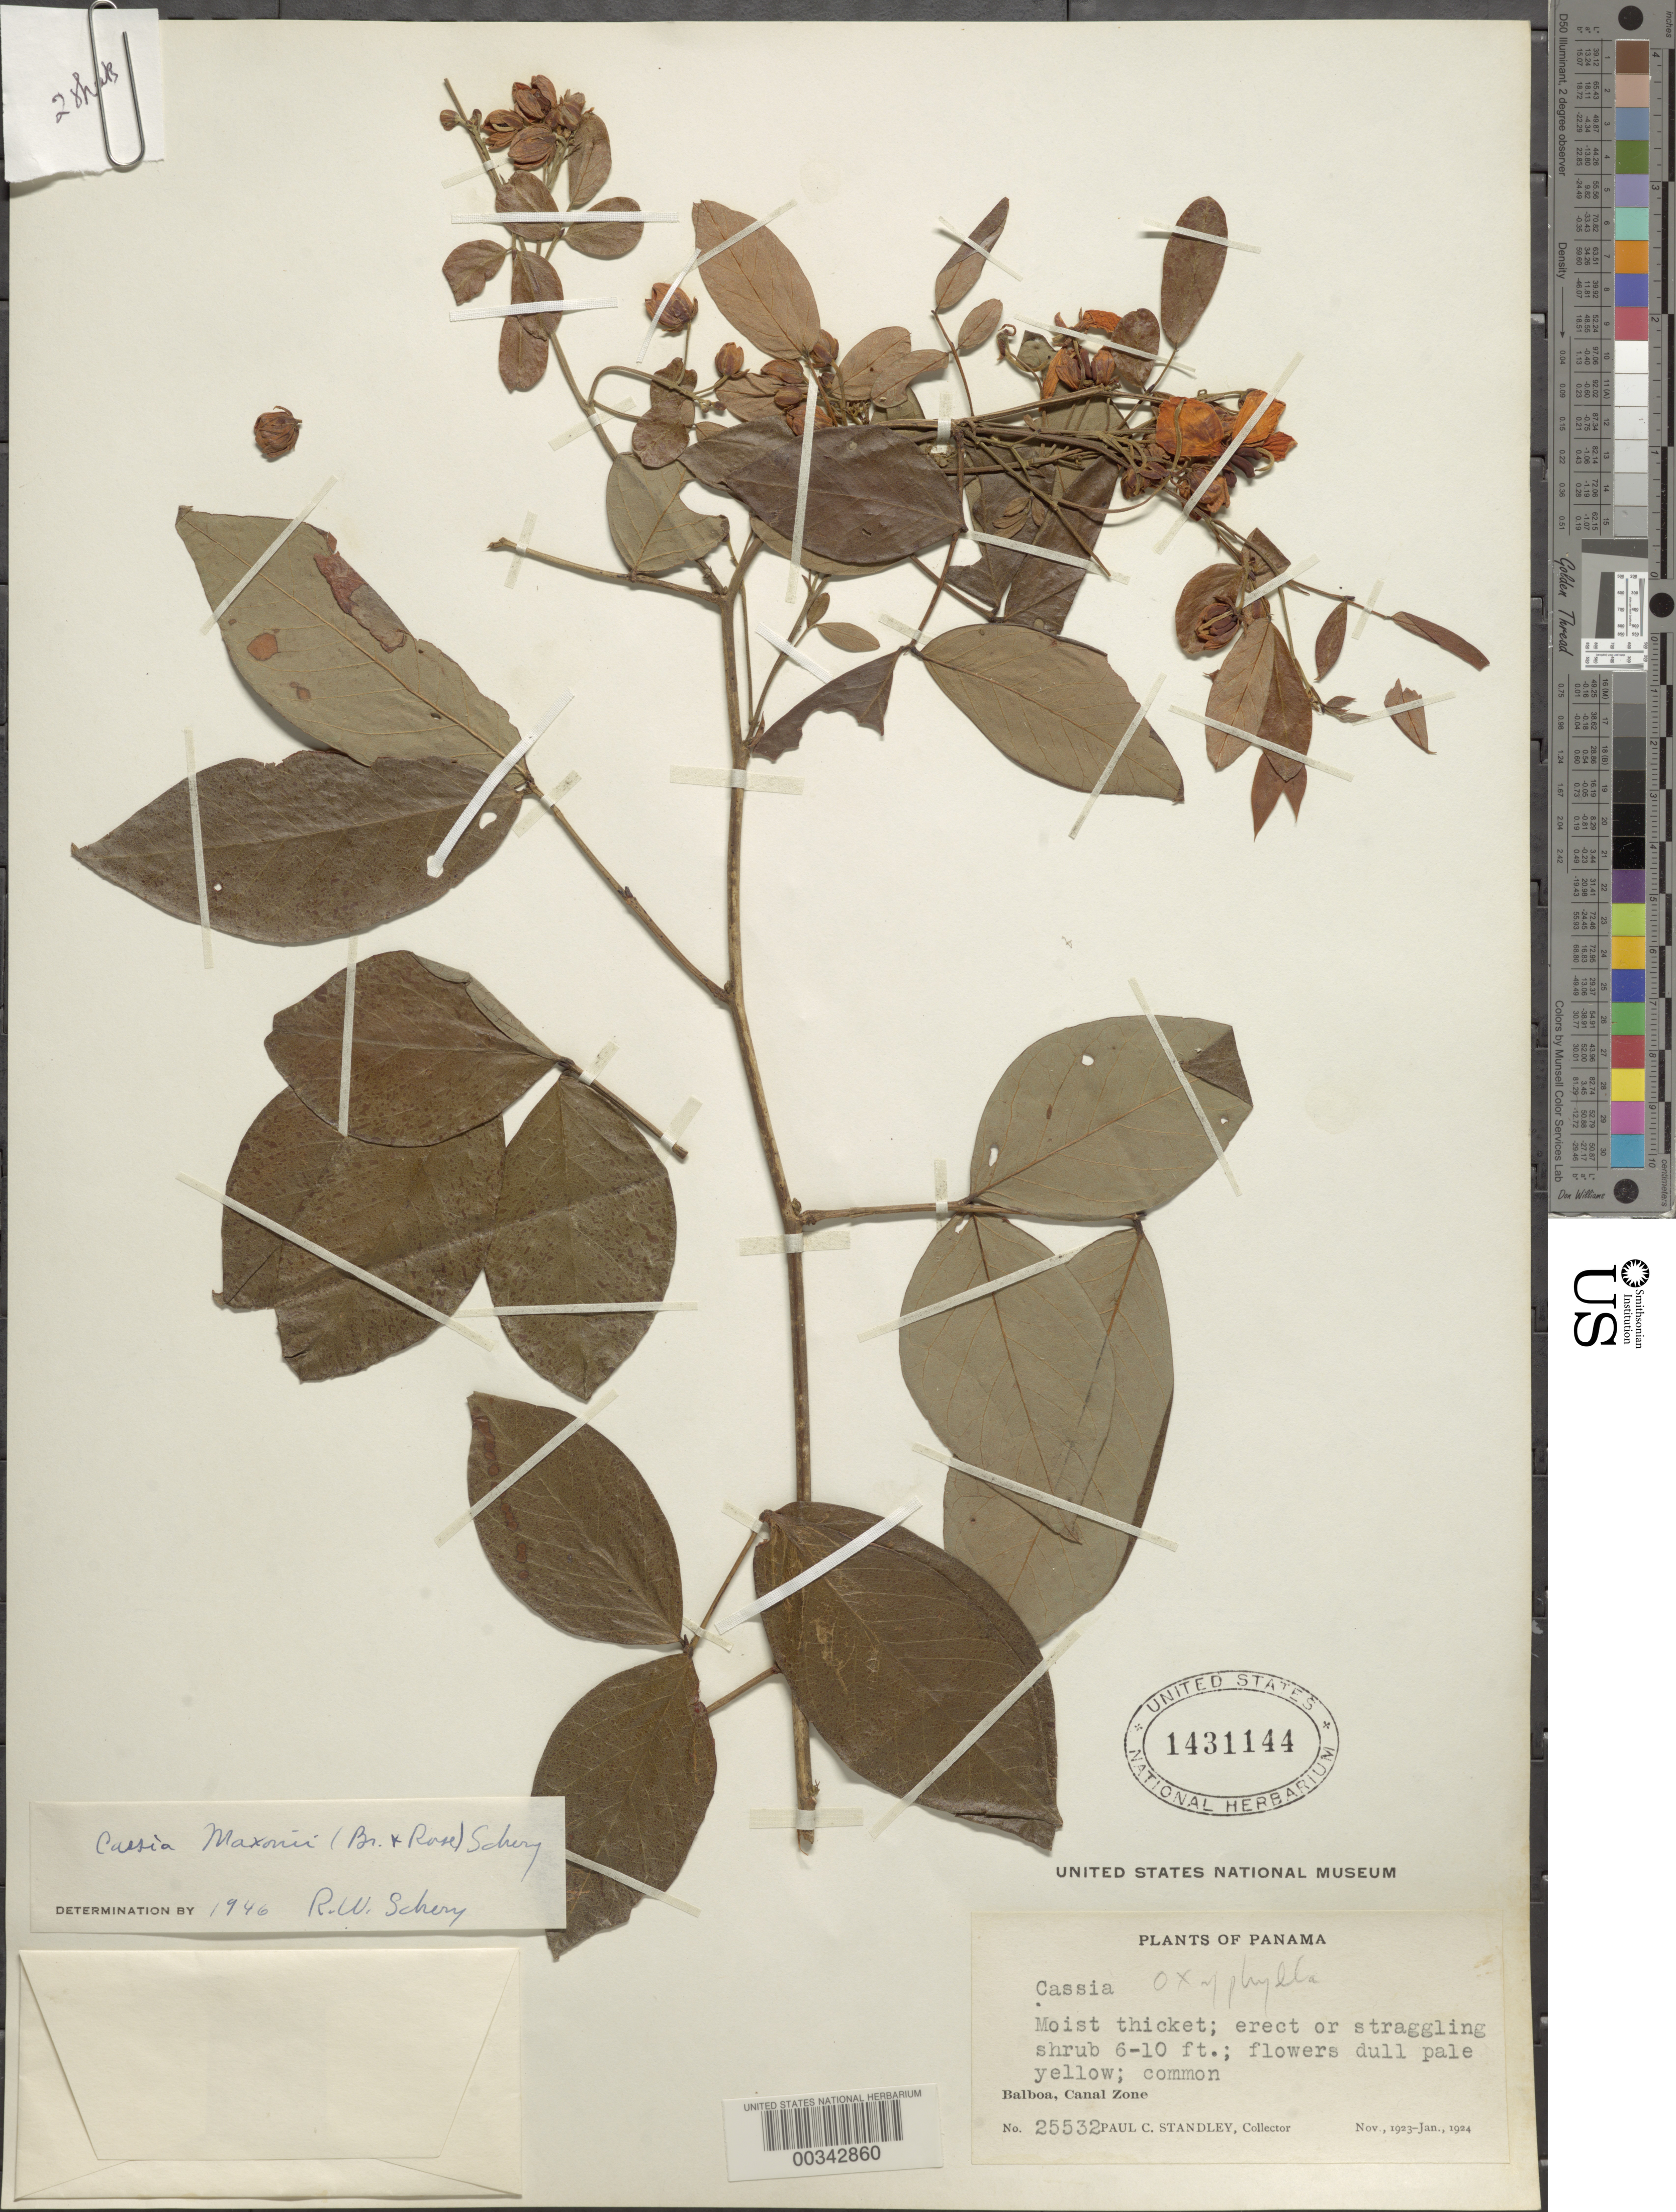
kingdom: Plantae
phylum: Tracheophyta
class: Magnoliopsida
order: Fabales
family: Fabaceae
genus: Senna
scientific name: Senna hayesiana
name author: (Britton & Rose) H.S. Irwin & Barneby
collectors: P. C. Standley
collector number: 25532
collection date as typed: Nov 1923 to -- Jan 1924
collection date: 1923-11/1924-01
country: Panama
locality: Balboa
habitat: Wet thicket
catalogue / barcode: US 1431144